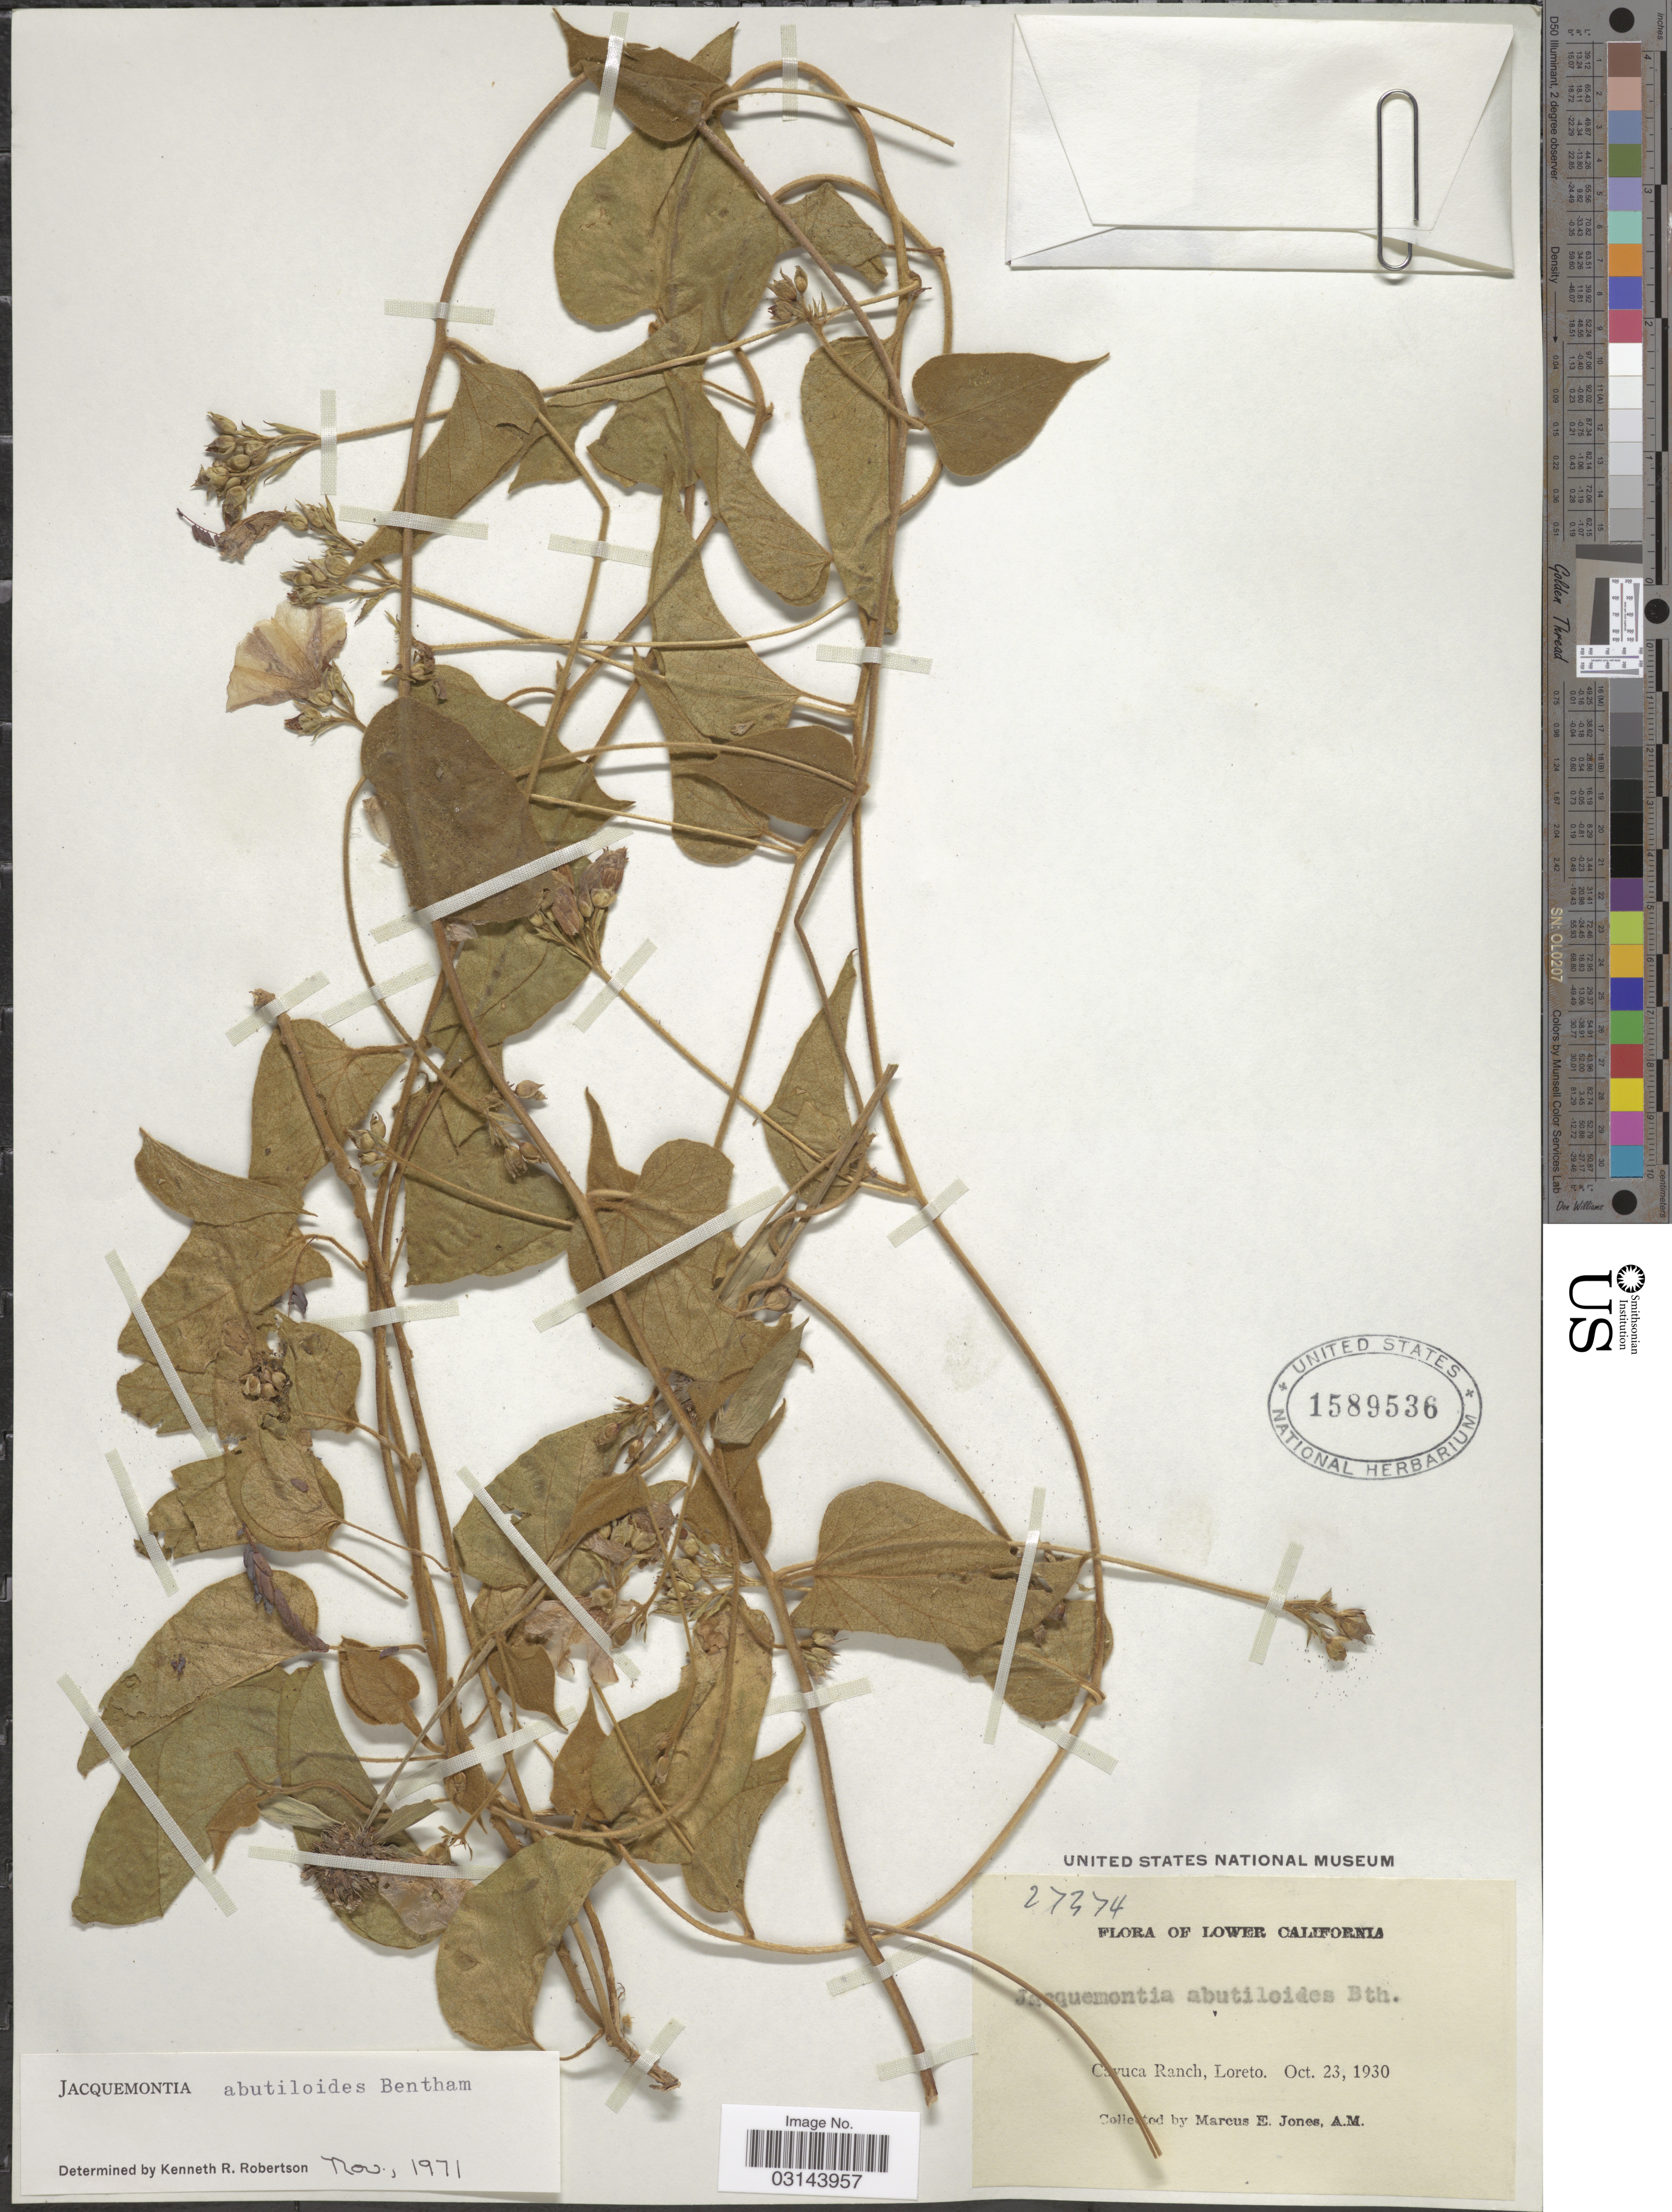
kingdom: Plantae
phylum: Tracheophyta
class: Magnoliopsida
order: Solanales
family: Convolvulaceae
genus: Jacquemontia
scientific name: Jacquemontia abutiloides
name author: Benth.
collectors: M. E. Jones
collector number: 27374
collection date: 1930-10-23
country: Mexico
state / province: Baja California Norte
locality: Lower California. Cayuca Ranch, Loreto.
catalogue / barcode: US 1589536